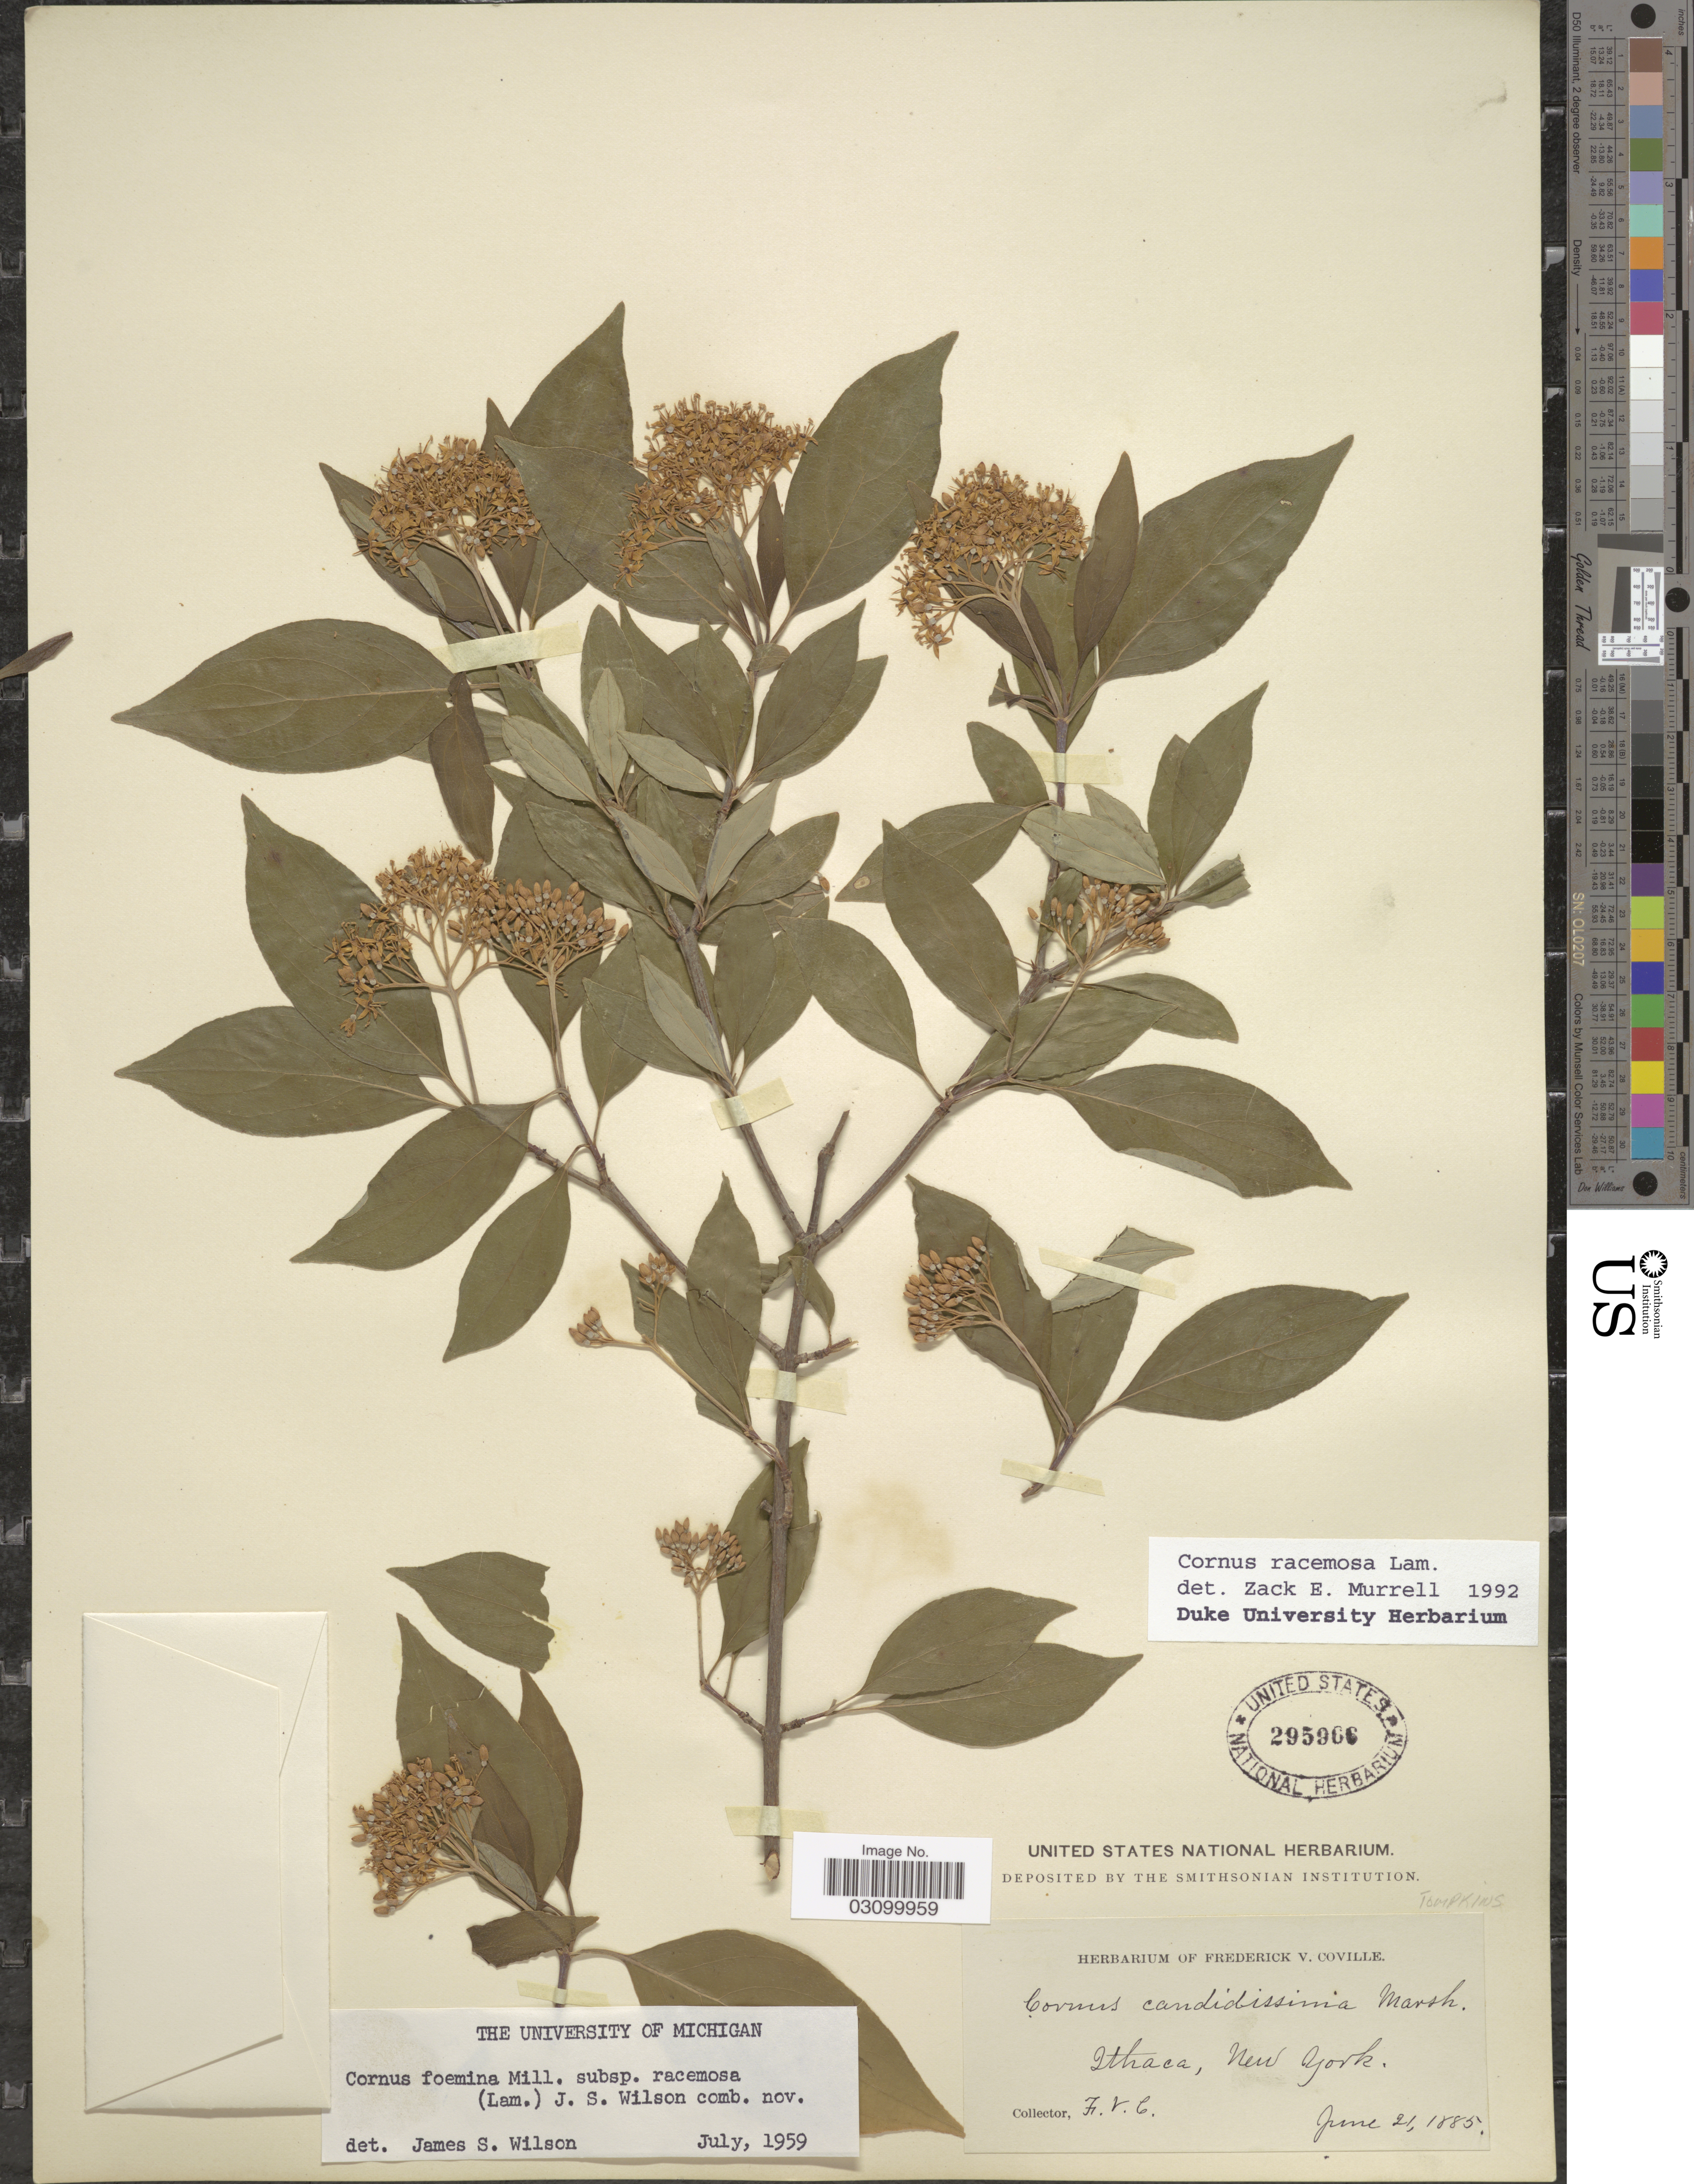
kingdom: Plantae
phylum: Tracheophyta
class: Magnoliopsida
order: Cornales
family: Cornaceae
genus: Cornus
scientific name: Cornus racemosa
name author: Lam.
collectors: F. V. Coville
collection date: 1885-06-21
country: United States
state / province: New York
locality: Ithaca. Tompkins.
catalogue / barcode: US 295966